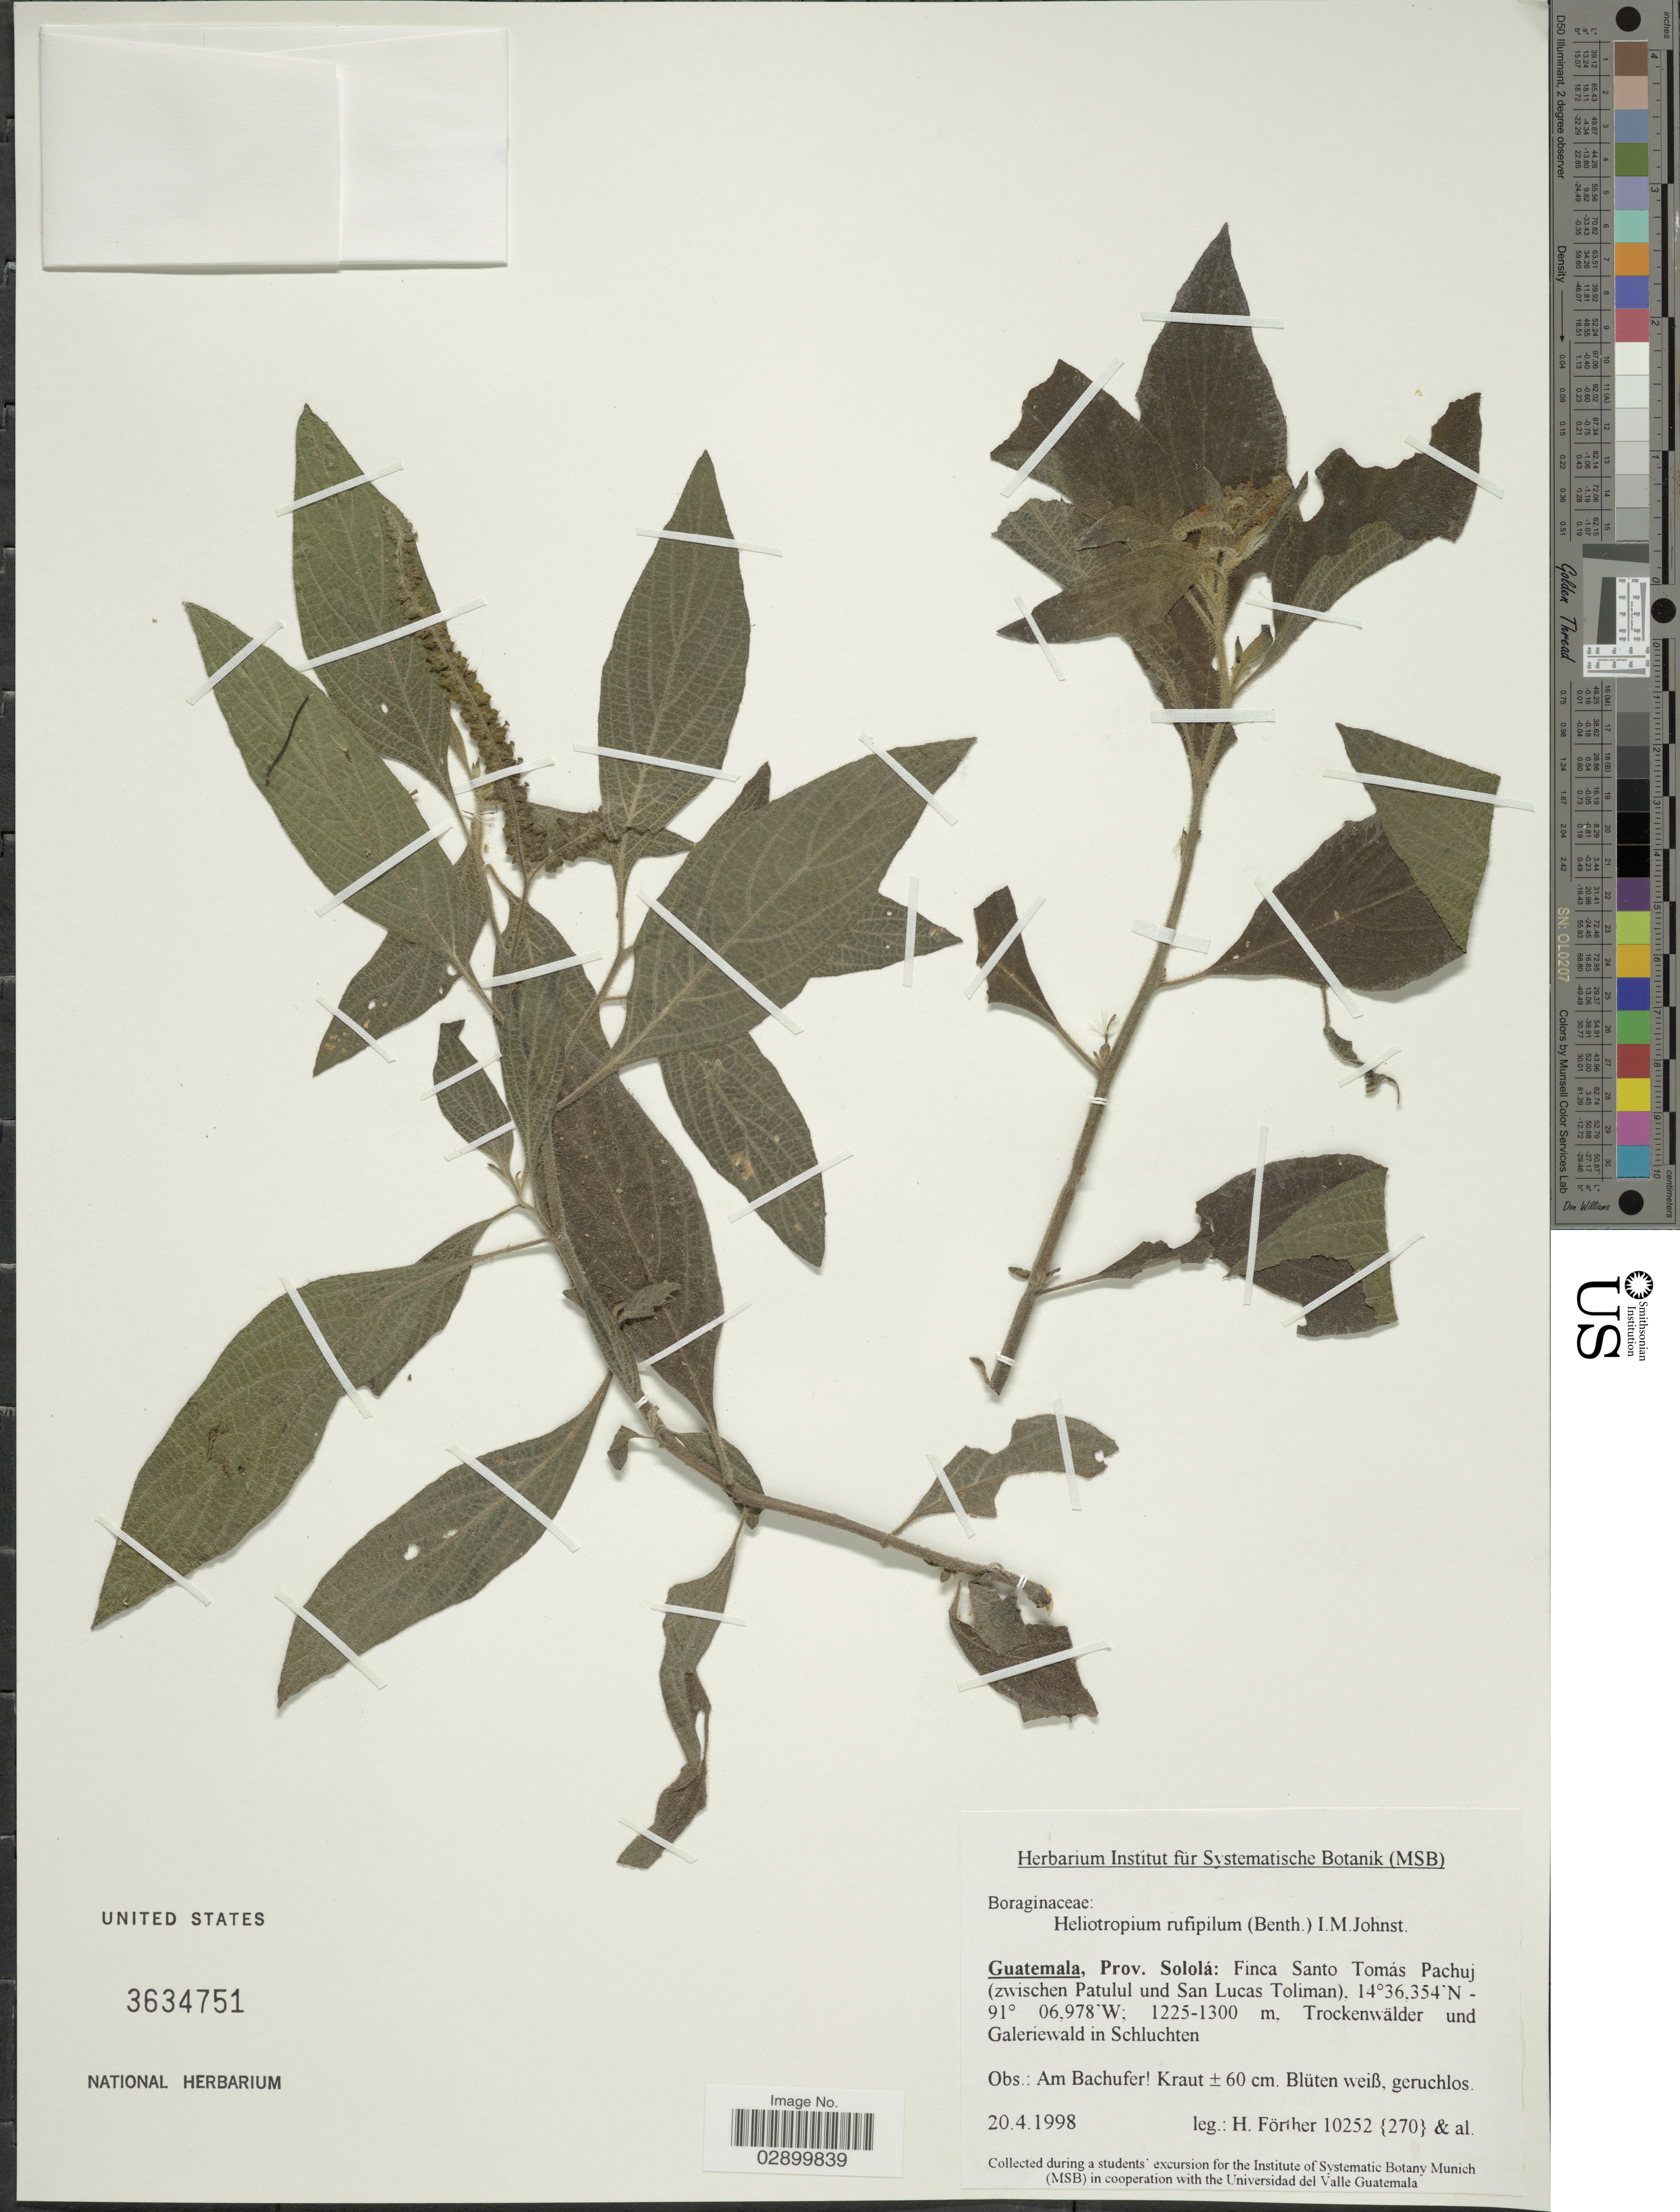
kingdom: Plantae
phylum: Tracheophyta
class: Magnoliopsida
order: Boraginales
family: Heliotropiaceae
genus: Heliotropium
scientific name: Heliotropium rufipilum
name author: (Benth.) I.M. Johnst.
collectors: H. Förther & et al.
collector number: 10252 {270}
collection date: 1998-04-20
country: Guatemala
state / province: Sololá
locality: Finca Santo Tomás Pachuj (zwischen Patulul und San Lucas Toliman).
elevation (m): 1225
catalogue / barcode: US 3634751